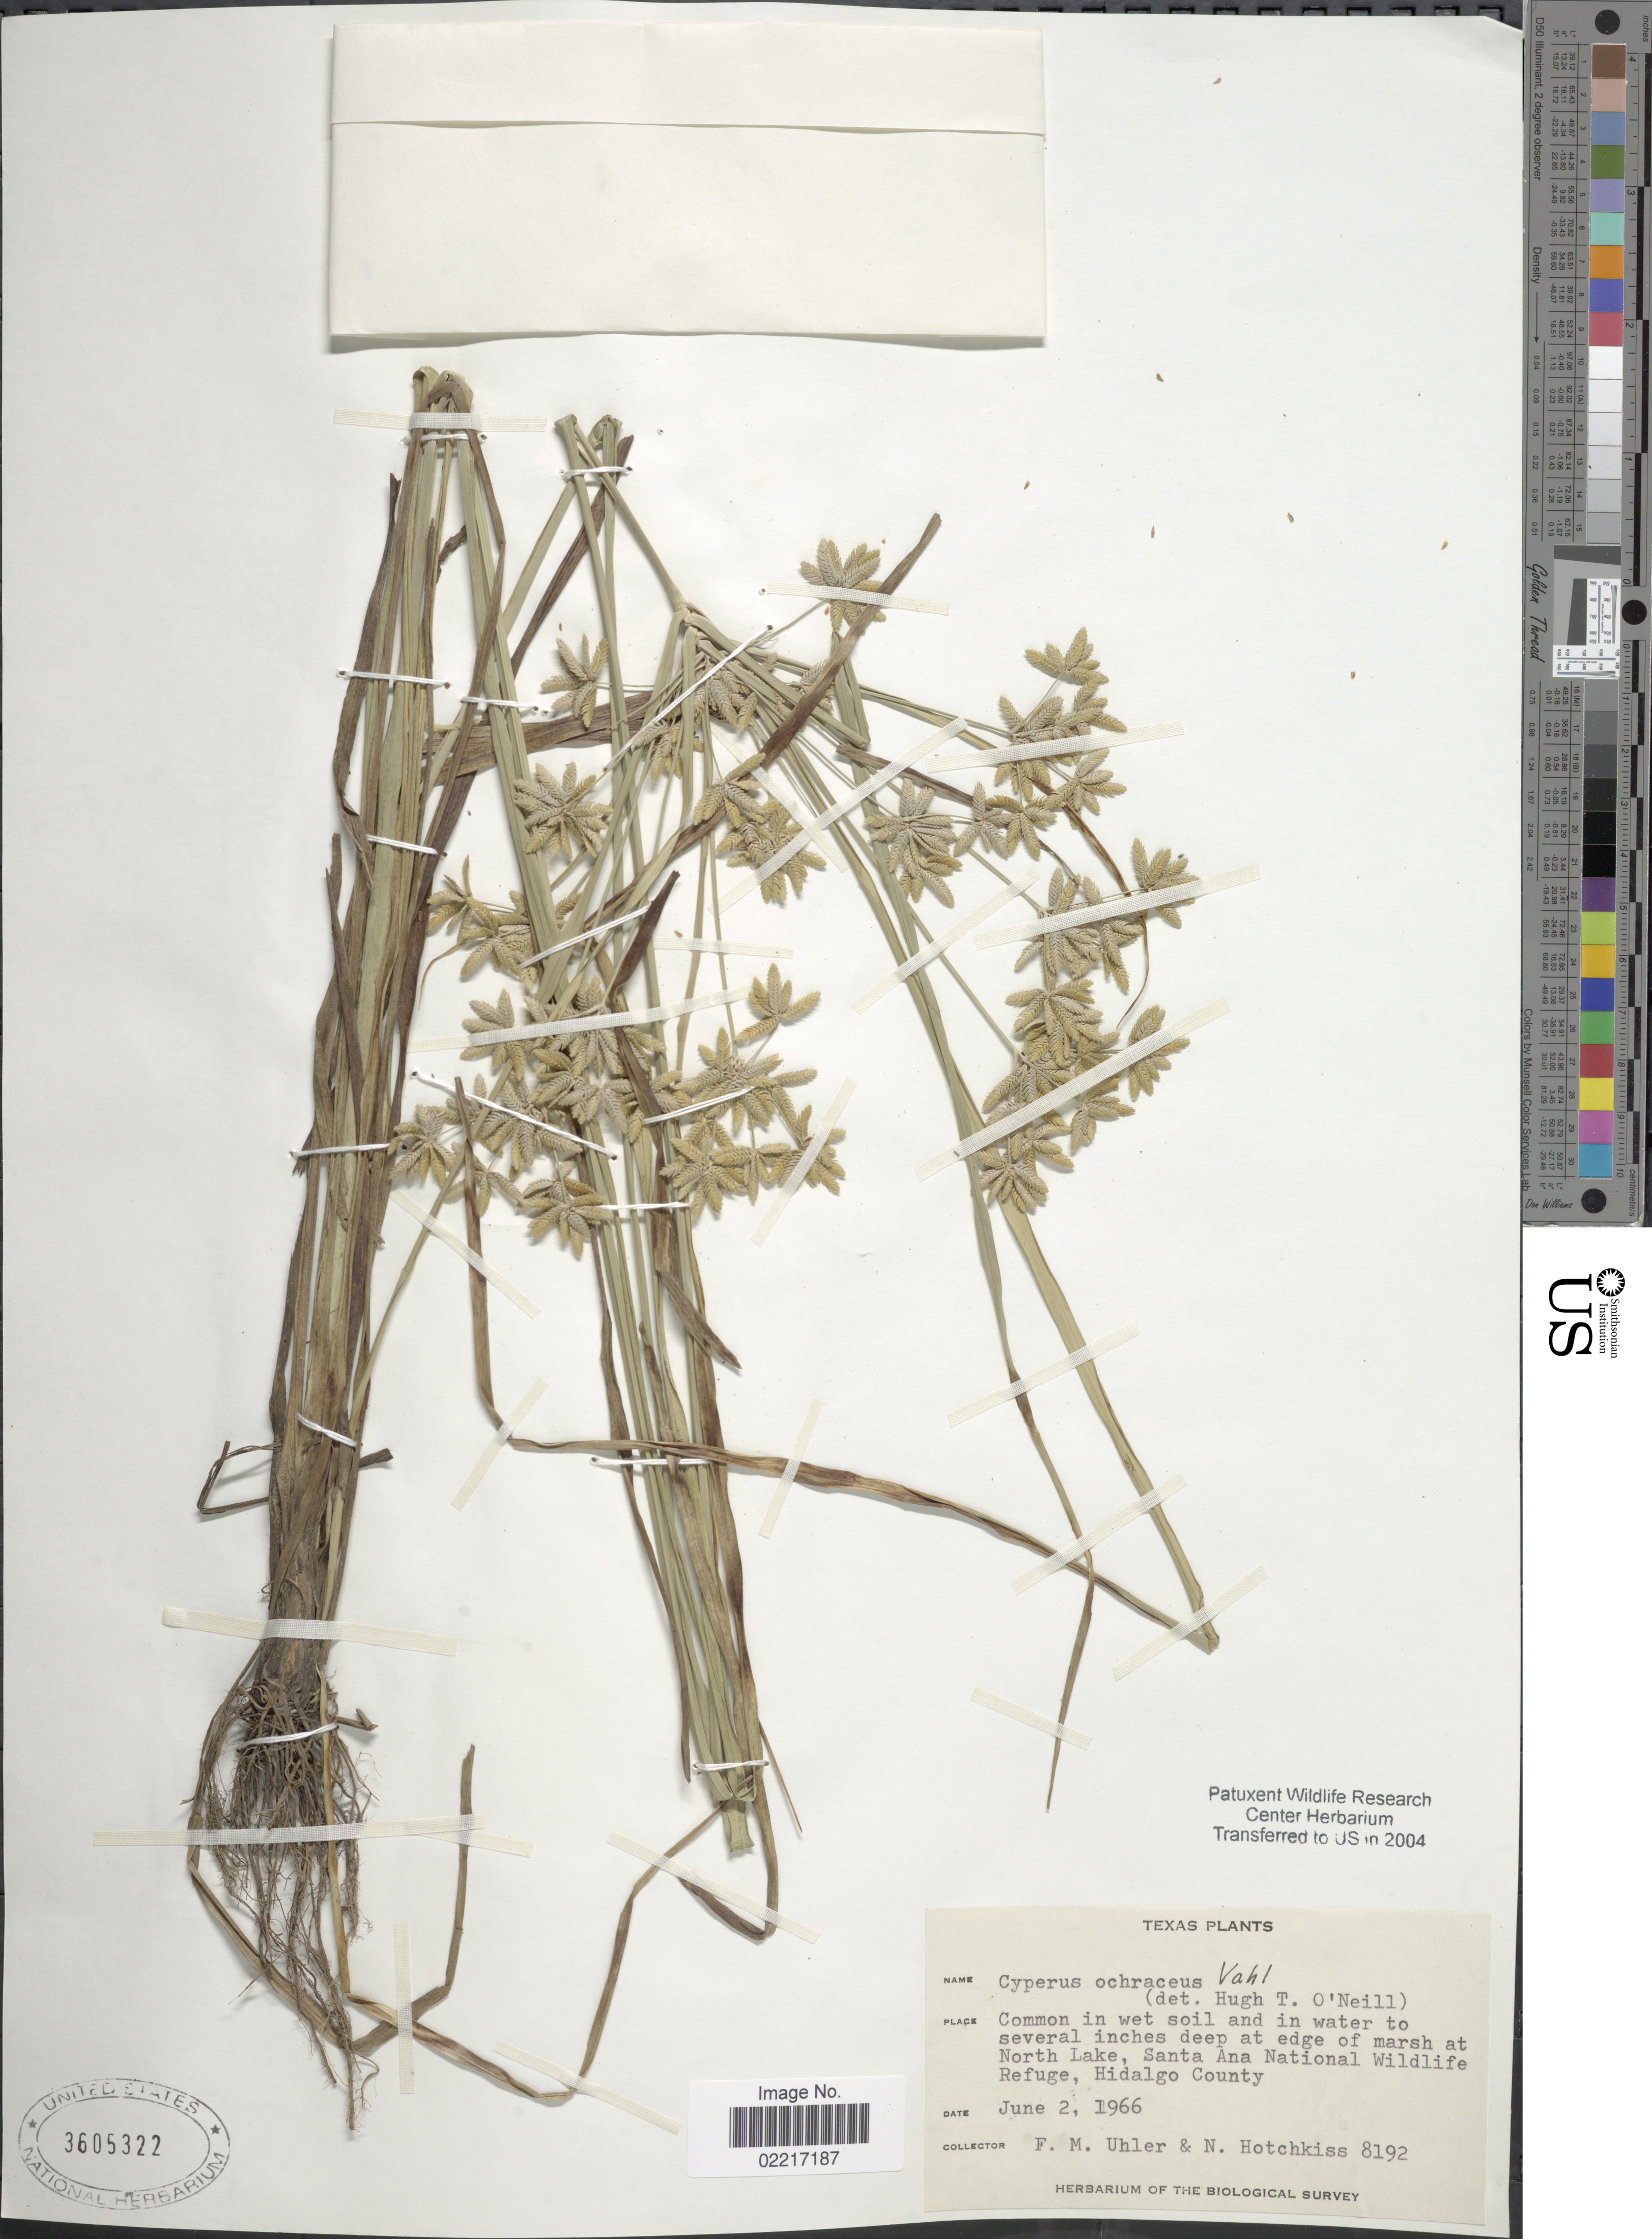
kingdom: Plantae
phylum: Tracheophyta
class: Liliopsida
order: Poales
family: Cyperaceae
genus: Cyperus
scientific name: Cyperus ochraceus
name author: Vahl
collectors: F. M. Uhler & N. Hotchkiss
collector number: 8192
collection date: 1966-06-02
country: United States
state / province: Texas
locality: Deep at edge of marsh at North Lake, Santa Ana National Wildlife Refuge, Hidalgo County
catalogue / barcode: US 3606322